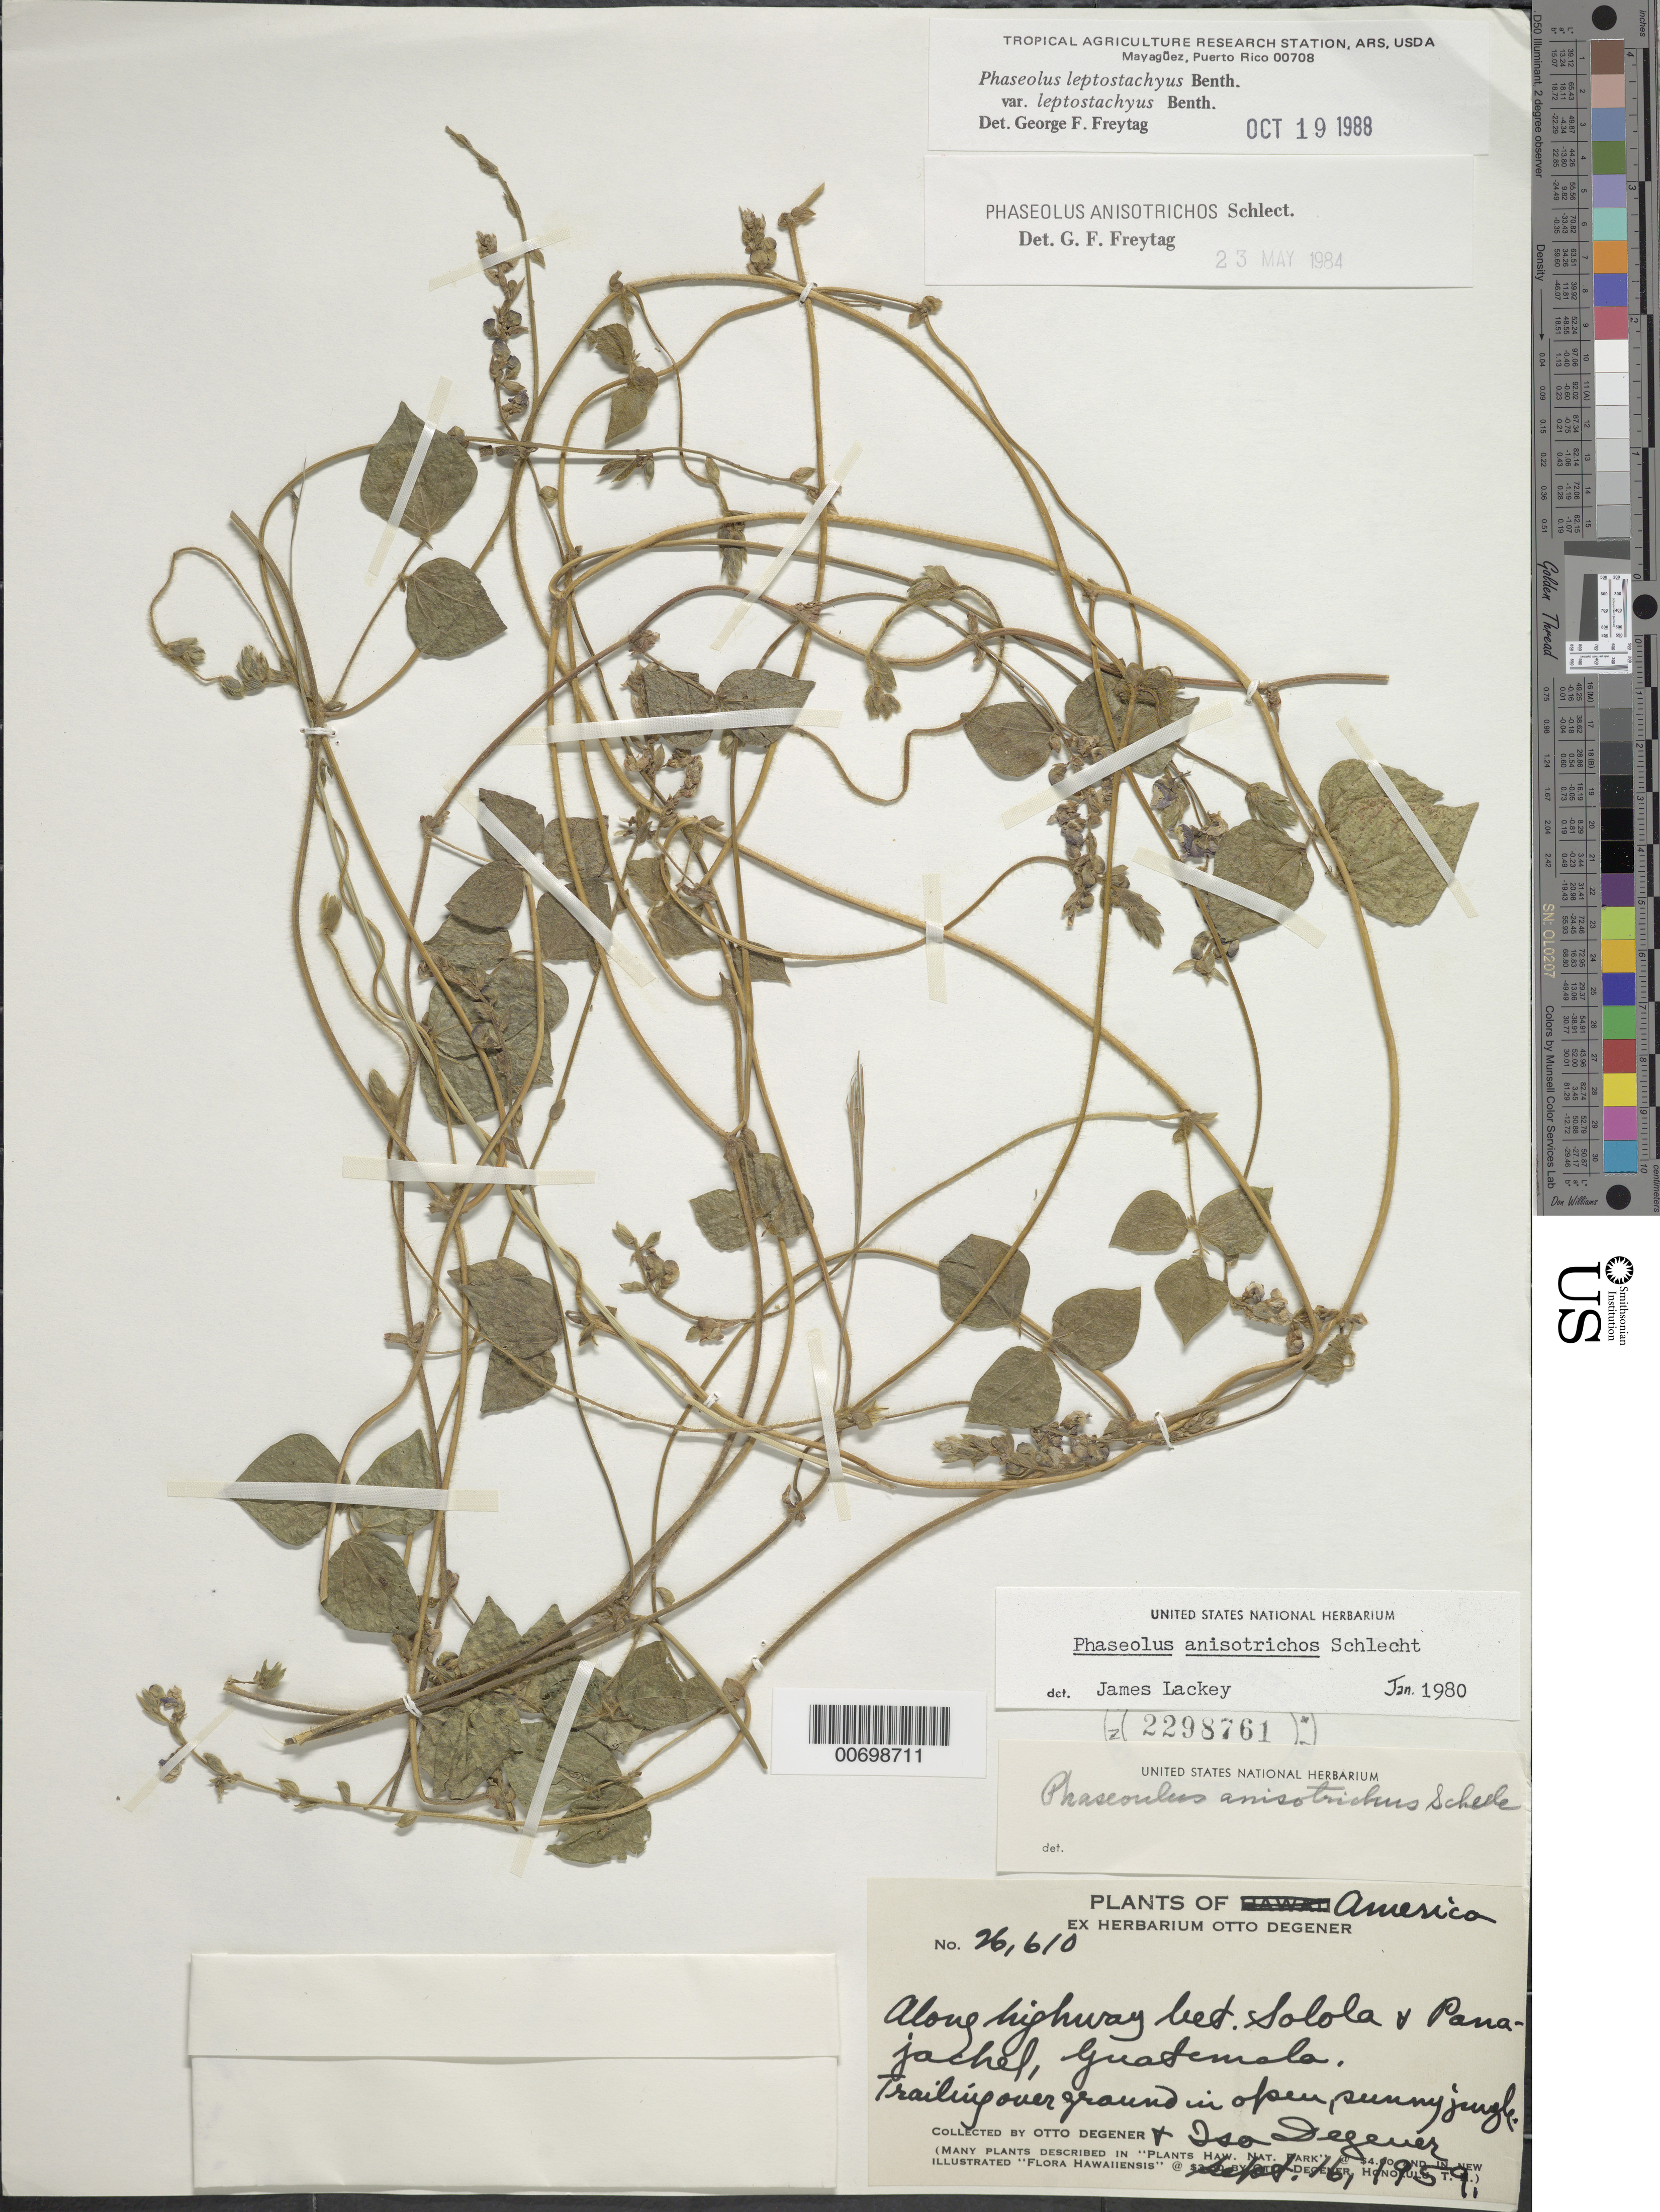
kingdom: Plantae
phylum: Tracheophyta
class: Magnoliopsida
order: Fabales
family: Fabaceae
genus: Phaseolus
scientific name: Phaseolus leptostachyus var. leptostachyus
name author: Benth.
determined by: Freytag, G. F.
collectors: O. Degener & I. Degener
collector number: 26610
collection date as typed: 16 Sep 1959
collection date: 1959-09-16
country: Guatemala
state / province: Sololá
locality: Highway between Solola and Panajachel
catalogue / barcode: US 2298761